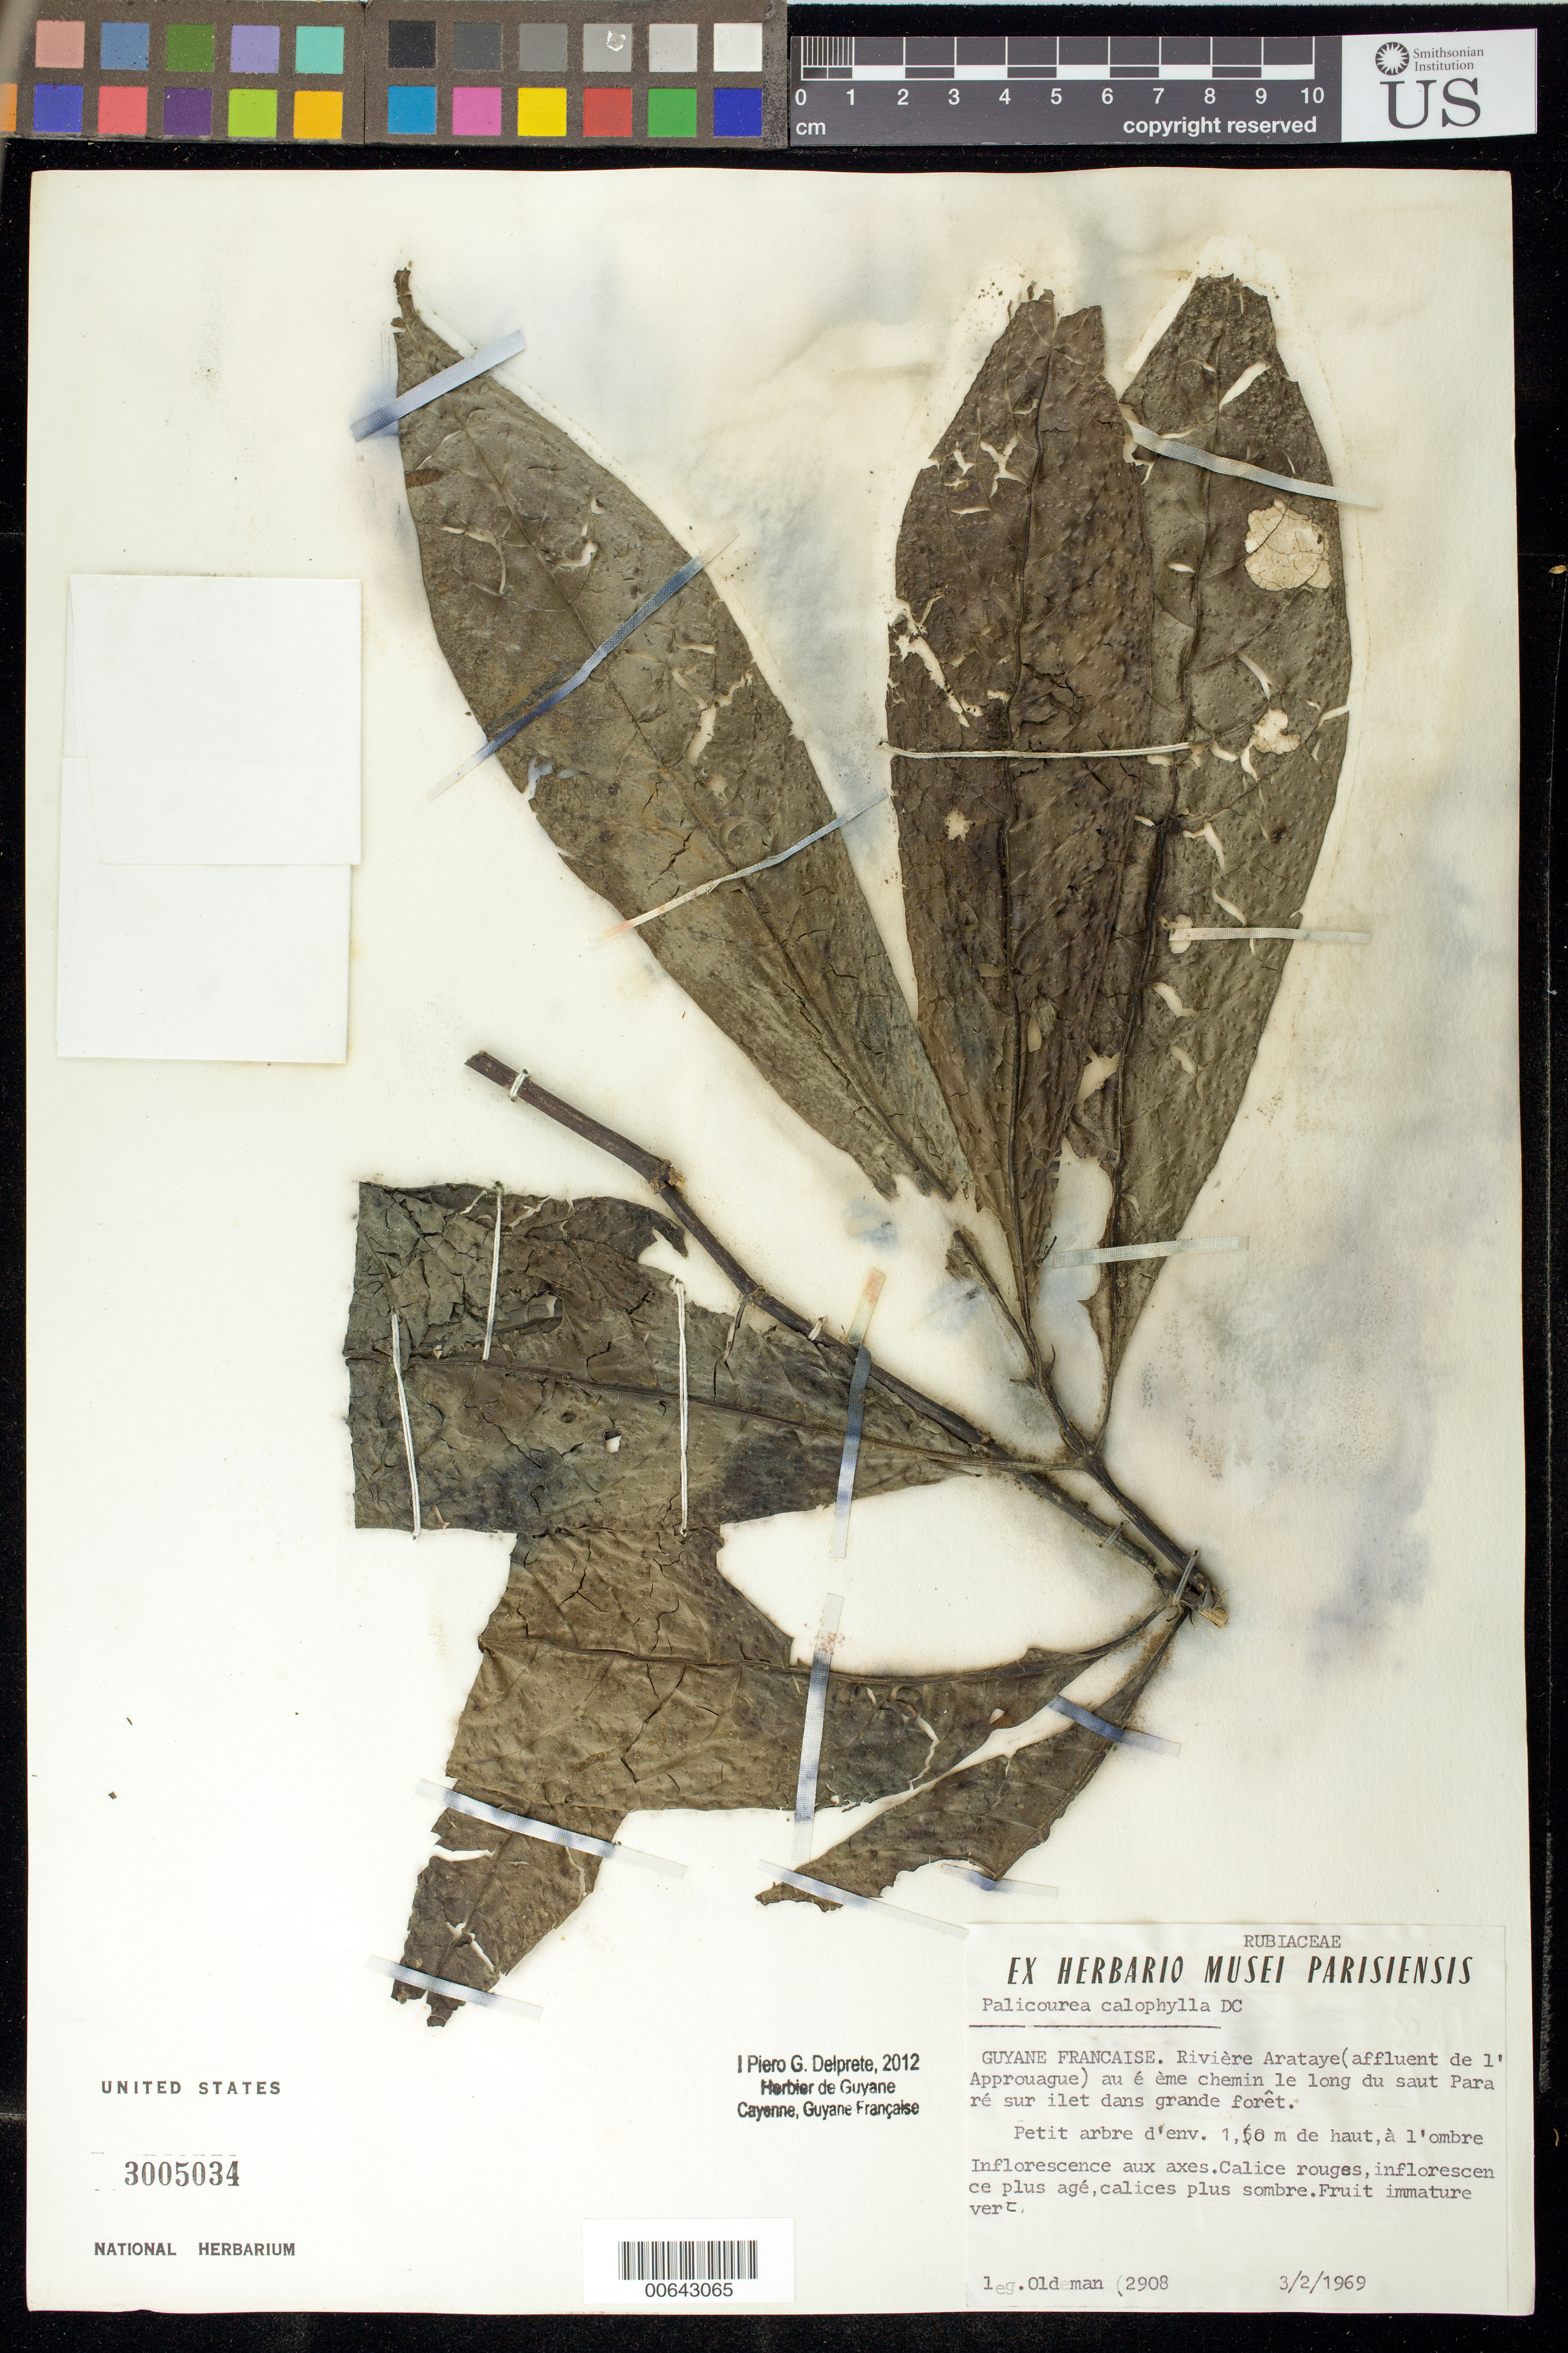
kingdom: Plantae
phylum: Tracheophyta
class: Magnoliopsida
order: Gentianales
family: Rubiaceae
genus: Palicourea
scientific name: Palicourea calophylla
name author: DC.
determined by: Delprete, P. G., Herb. de Guyane Cay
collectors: R. Oldeman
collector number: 2908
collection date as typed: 3-Feb-69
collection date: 1969-02-03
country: French Guiana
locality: Rivière Arataye (affluent de l'Approuague), Saut Pararé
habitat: Sur ilet dans grande foret. A l'ombre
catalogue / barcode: US 3005034